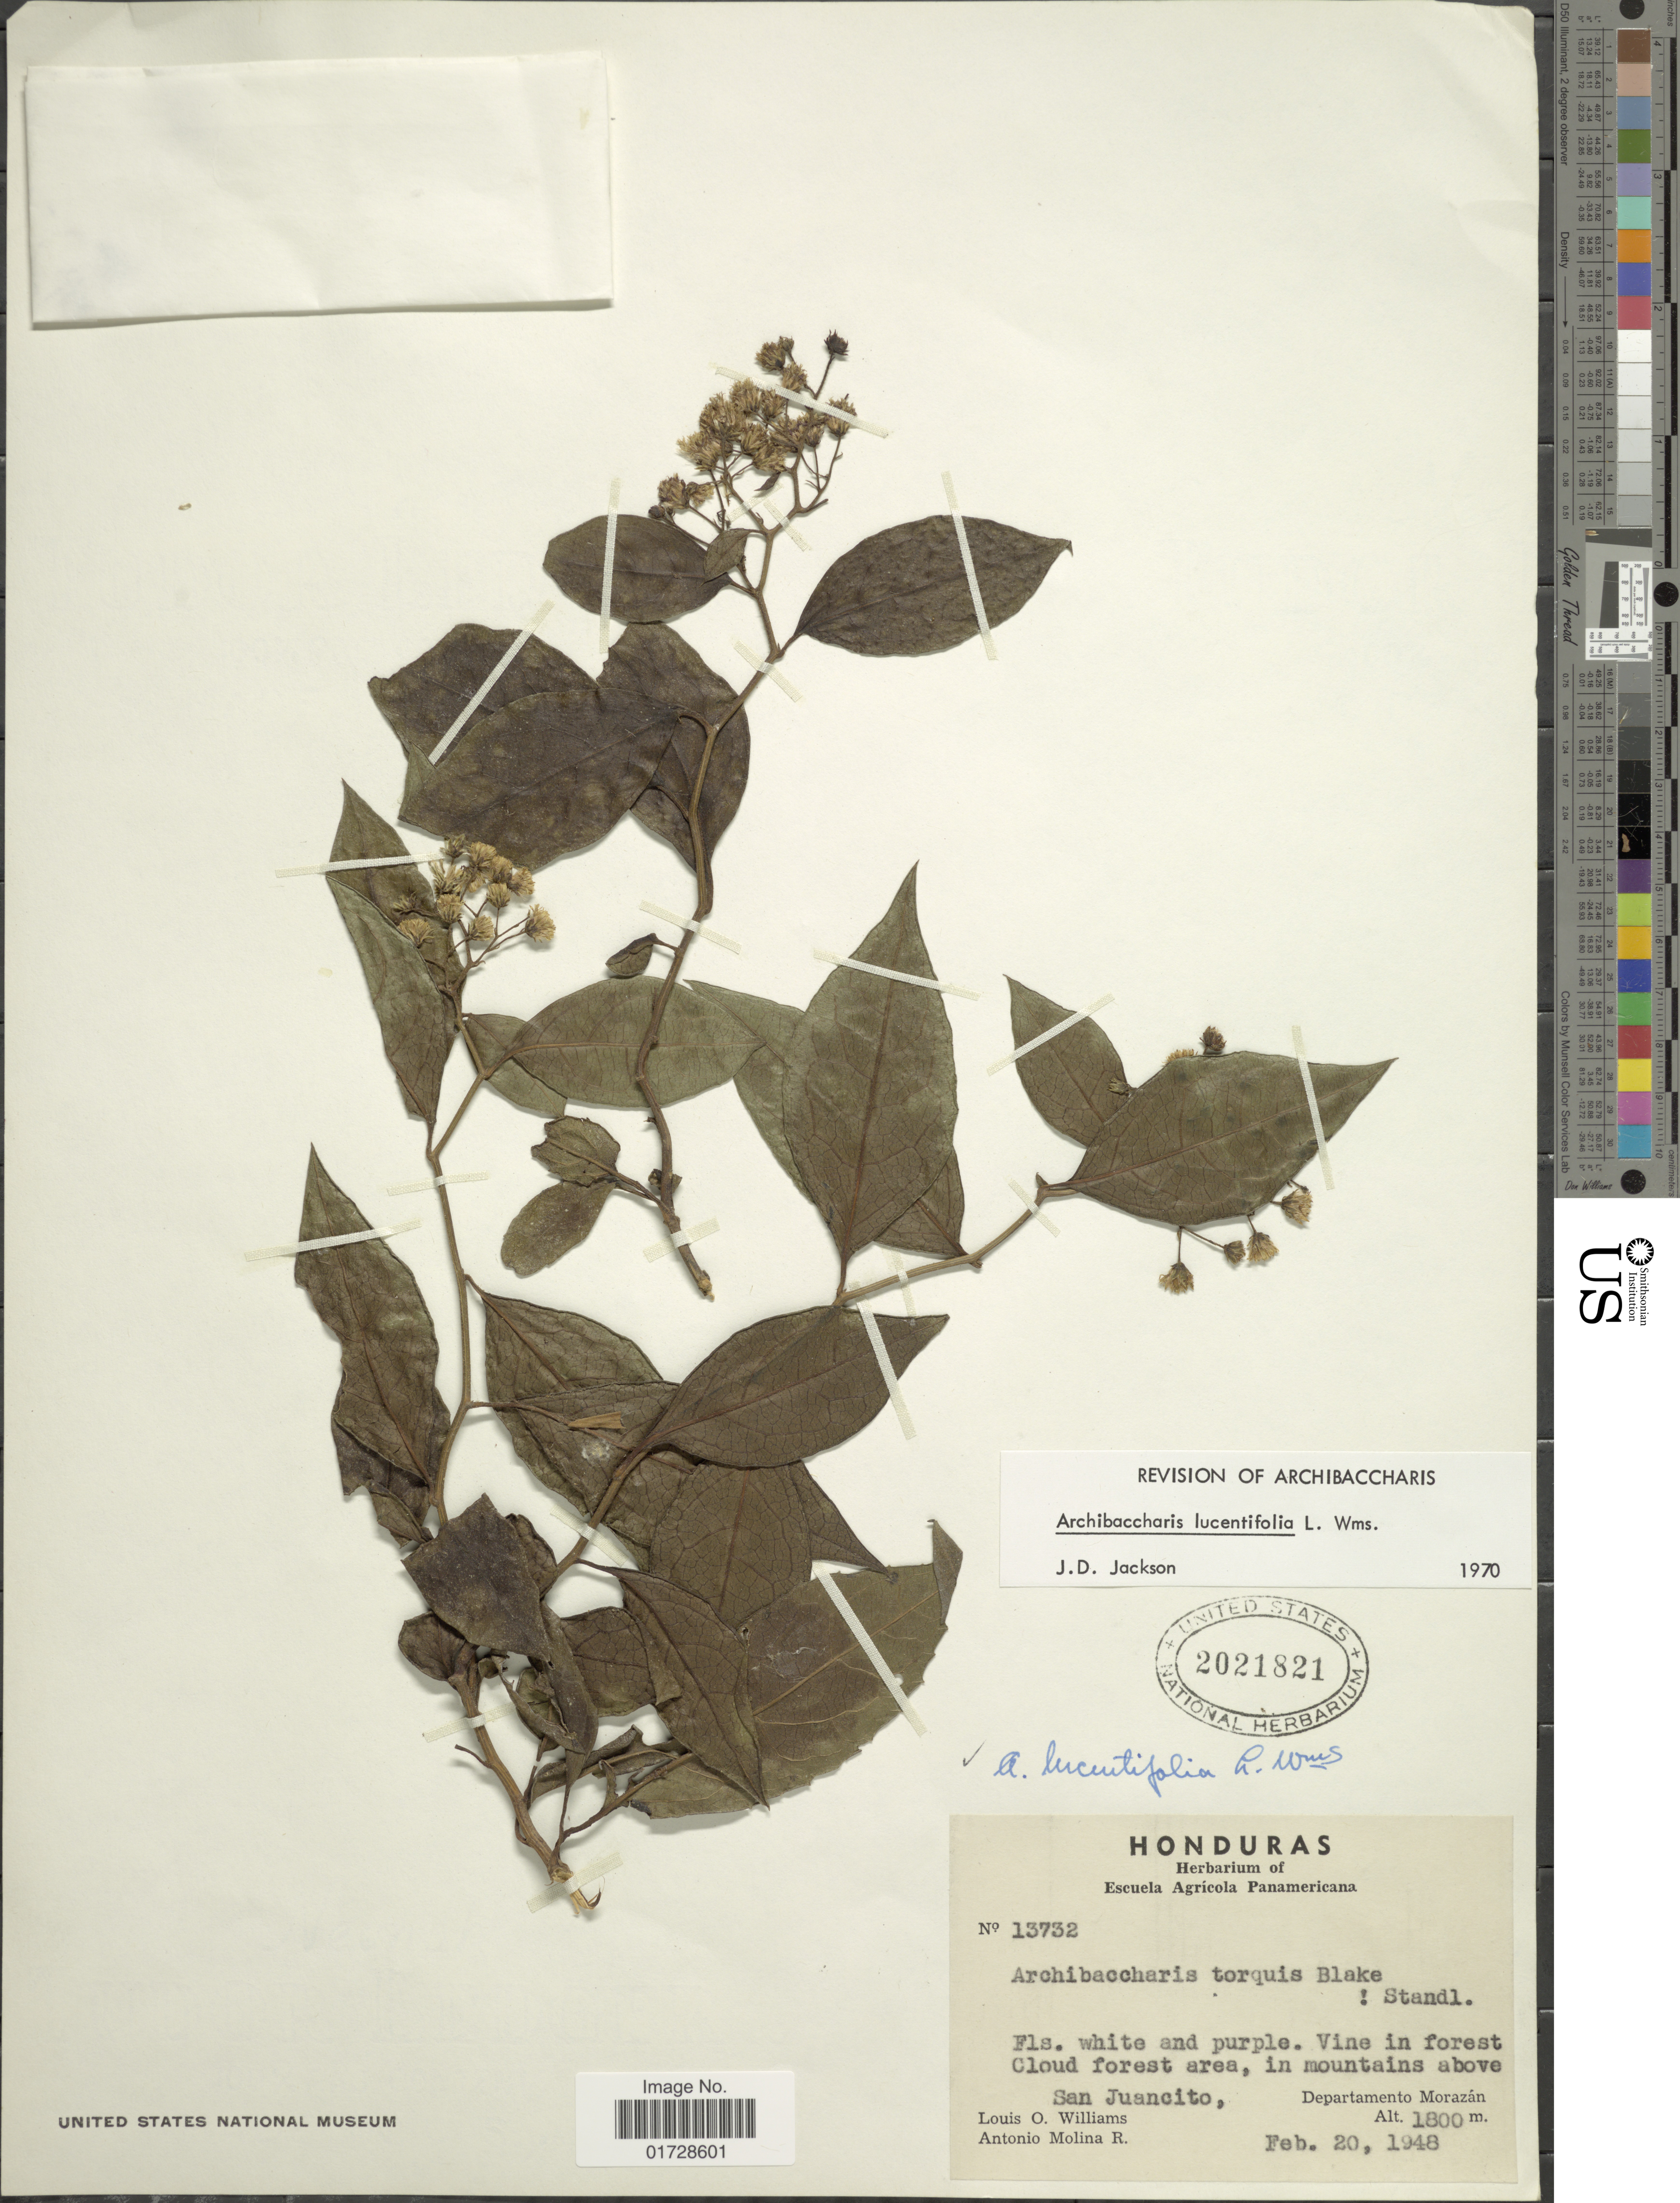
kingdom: Plantae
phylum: Tracheophyta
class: Magnoliopsida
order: Asterales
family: Asteraceae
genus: Archibaccharis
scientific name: Archibaccharis lucentifolia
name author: L.O. Williams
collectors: L. O. Williams & A. Molina R.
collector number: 13732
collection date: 1948-02-20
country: Honduras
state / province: Fco. Morazán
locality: In mountains above San Juancito, Departamento Morazan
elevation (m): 1800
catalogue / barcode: US 2021821